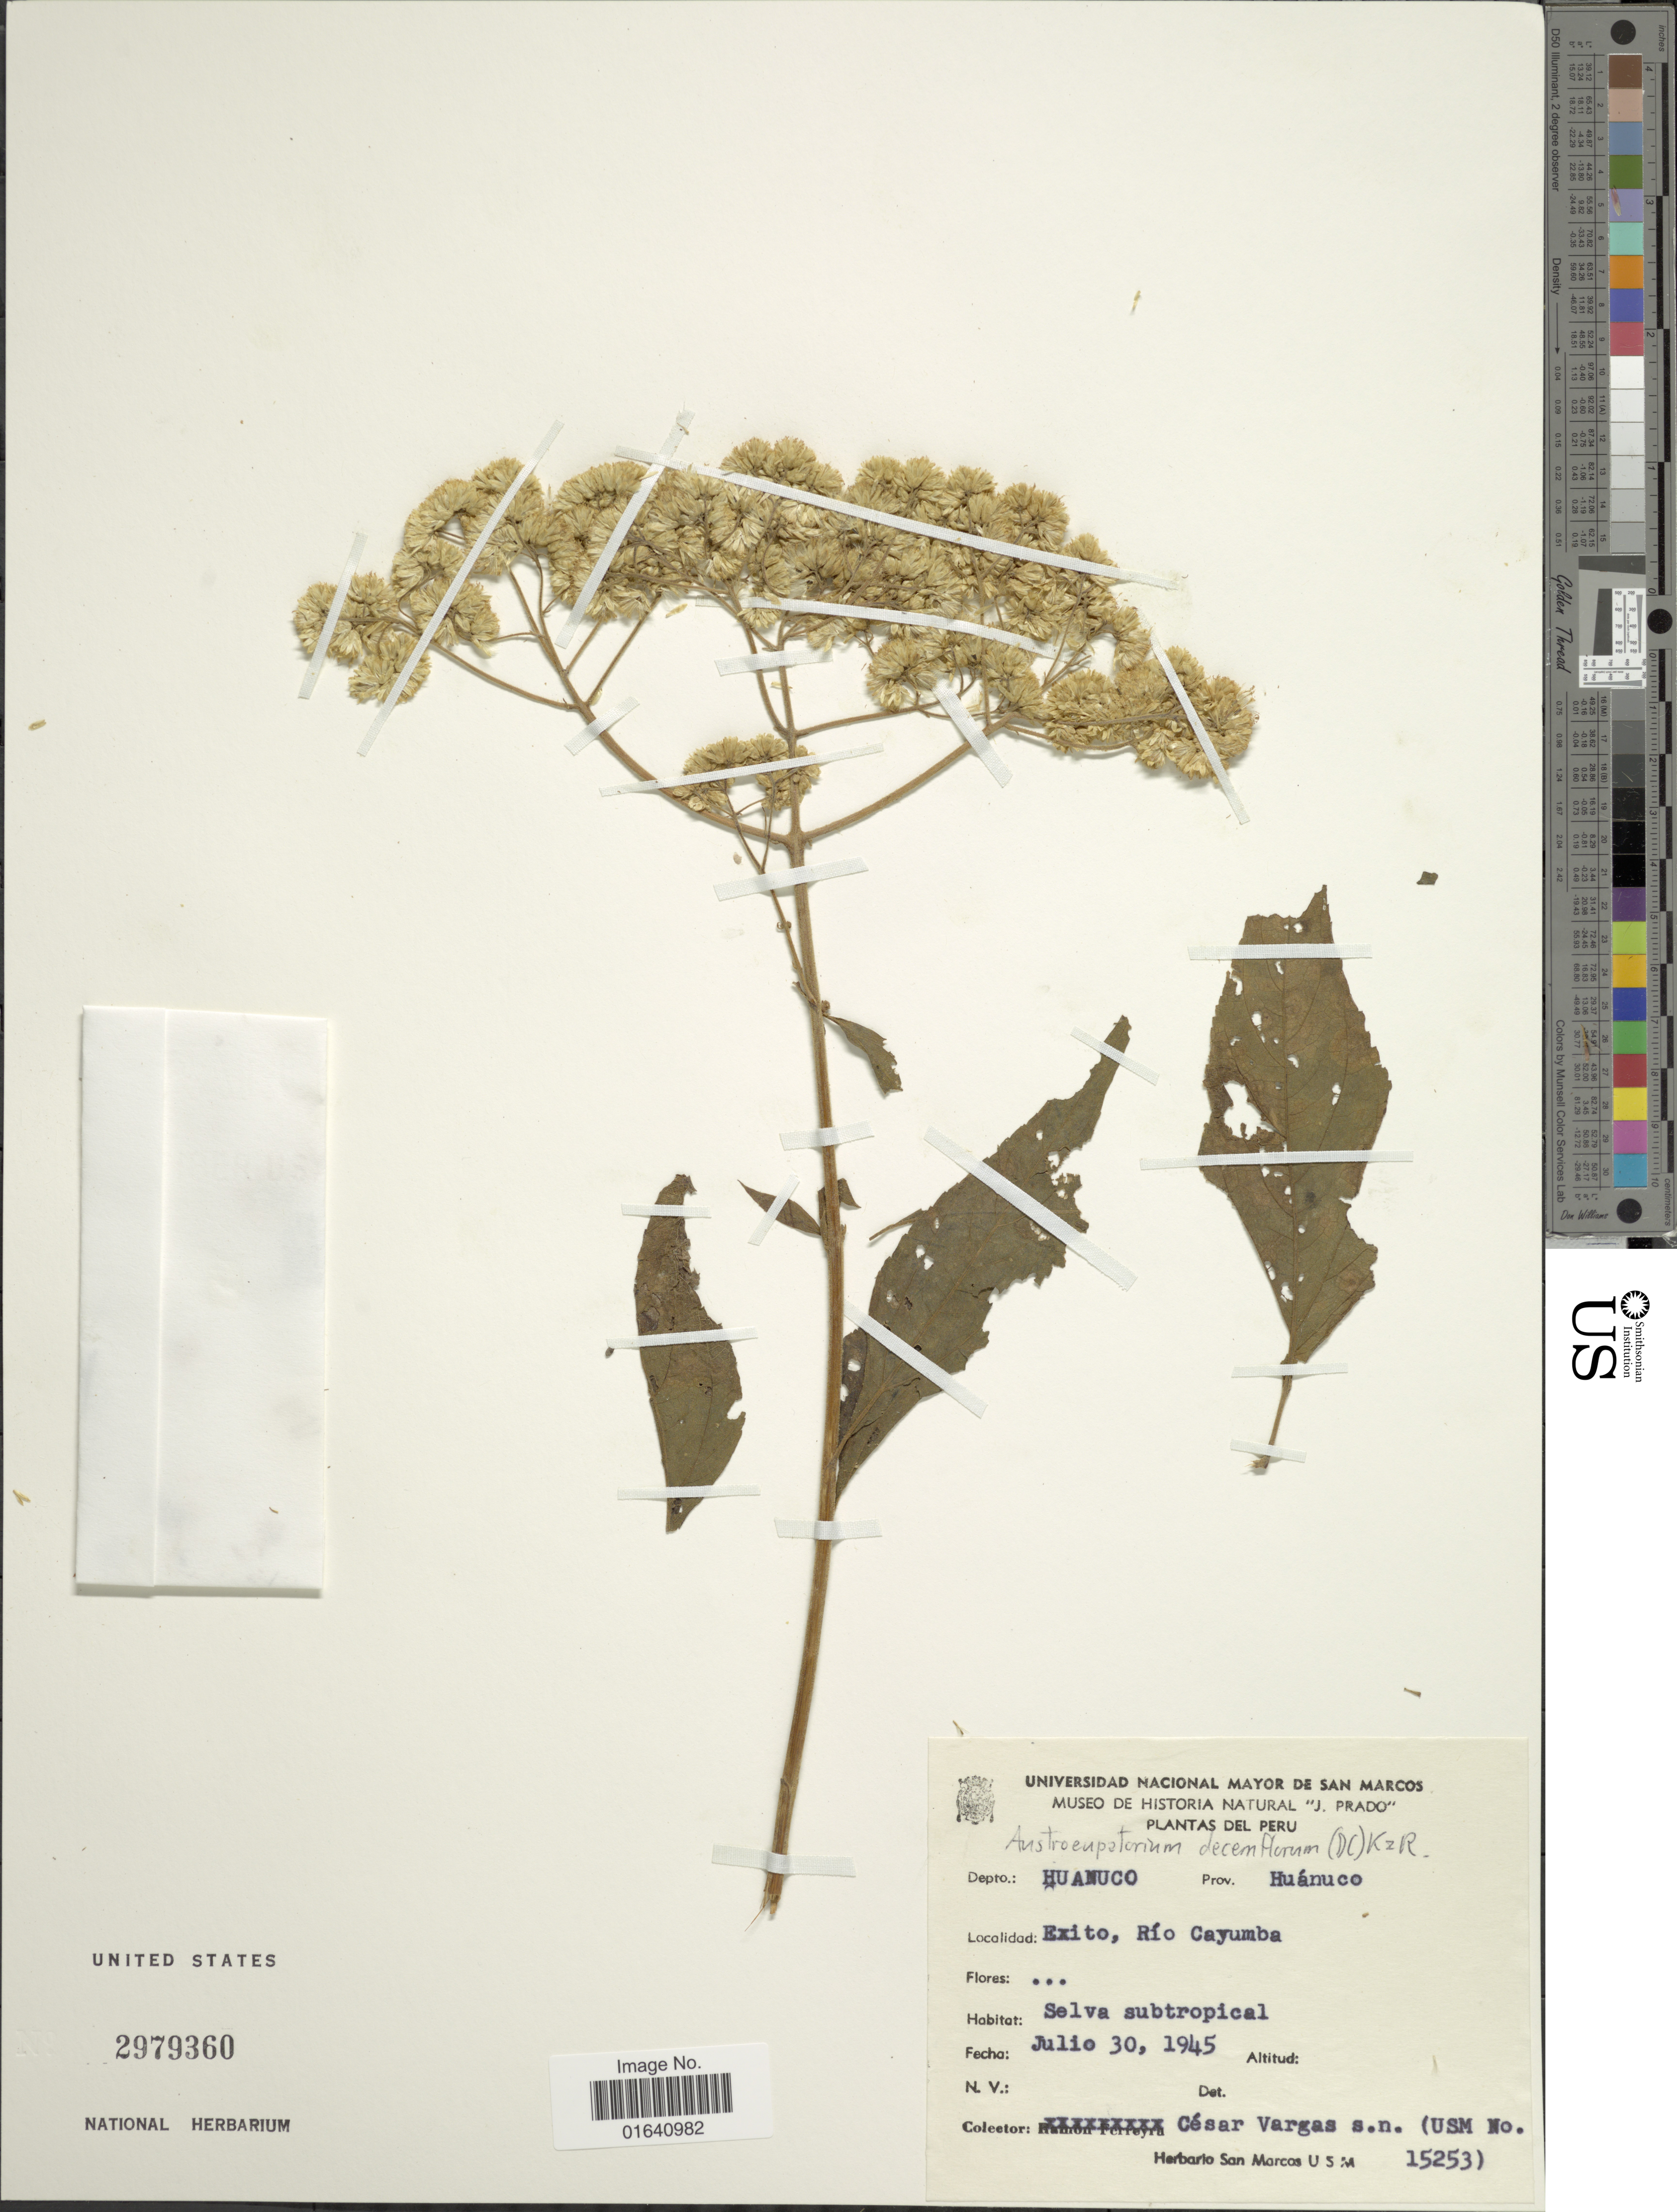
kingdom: Plantae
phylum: Tracheophyta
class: Magnoliopsida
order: Asterales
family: Asteraceae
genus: Austroeupatorium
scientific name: Austroeupatorium decemflorum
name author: (DC.) R.M. King & H. Rob.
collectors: C. Vargas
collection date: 1945-07-30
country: Peru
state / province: Huánuco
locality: Depto. Huanuco, Exito, Río Cayumba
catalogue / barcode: US 2979360